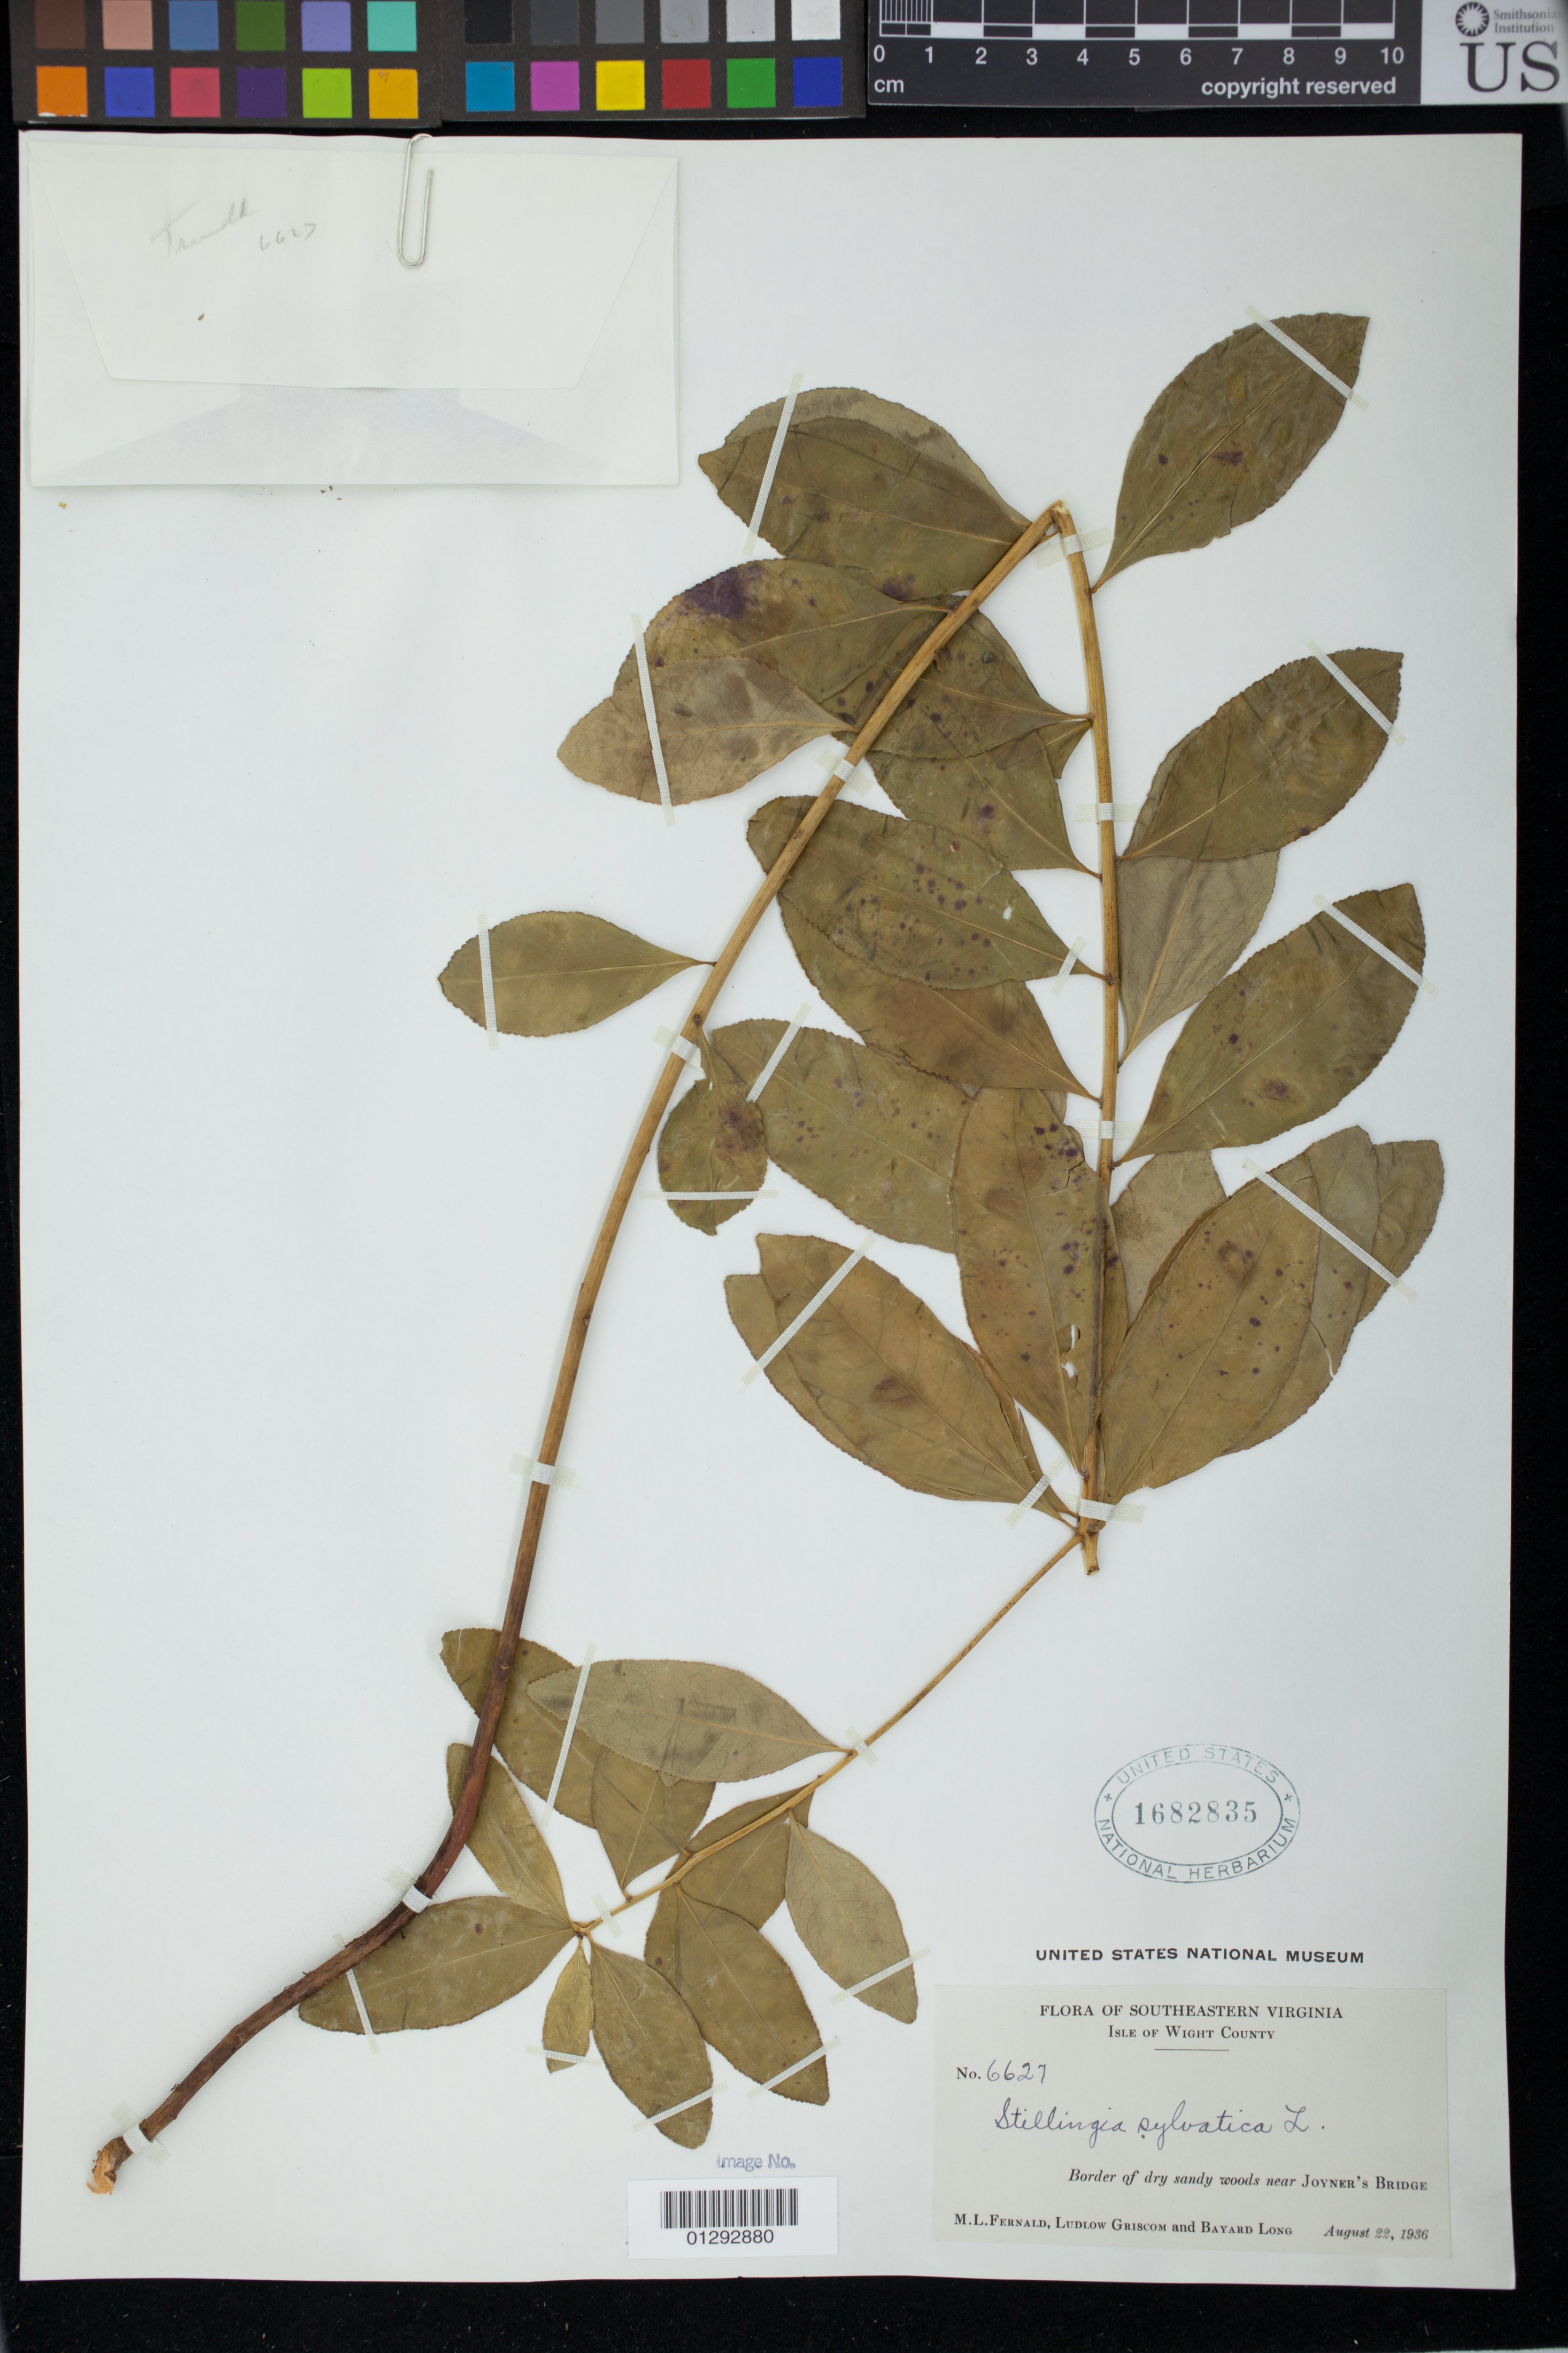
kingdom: Plantae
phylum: Tracheophyta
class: Magnoliopsida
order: Malpighiales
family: Euphorbiaceae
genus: Stillingia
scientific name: Stillingia sylvatica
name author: L.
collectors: M. L. Fernald, L. Griscom & B. H. Long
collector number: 6627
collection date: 1936-08-22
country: United States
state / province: Virginia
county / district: Isle of Wight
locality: Near Joyner's Bridge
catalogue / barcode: US 1682835